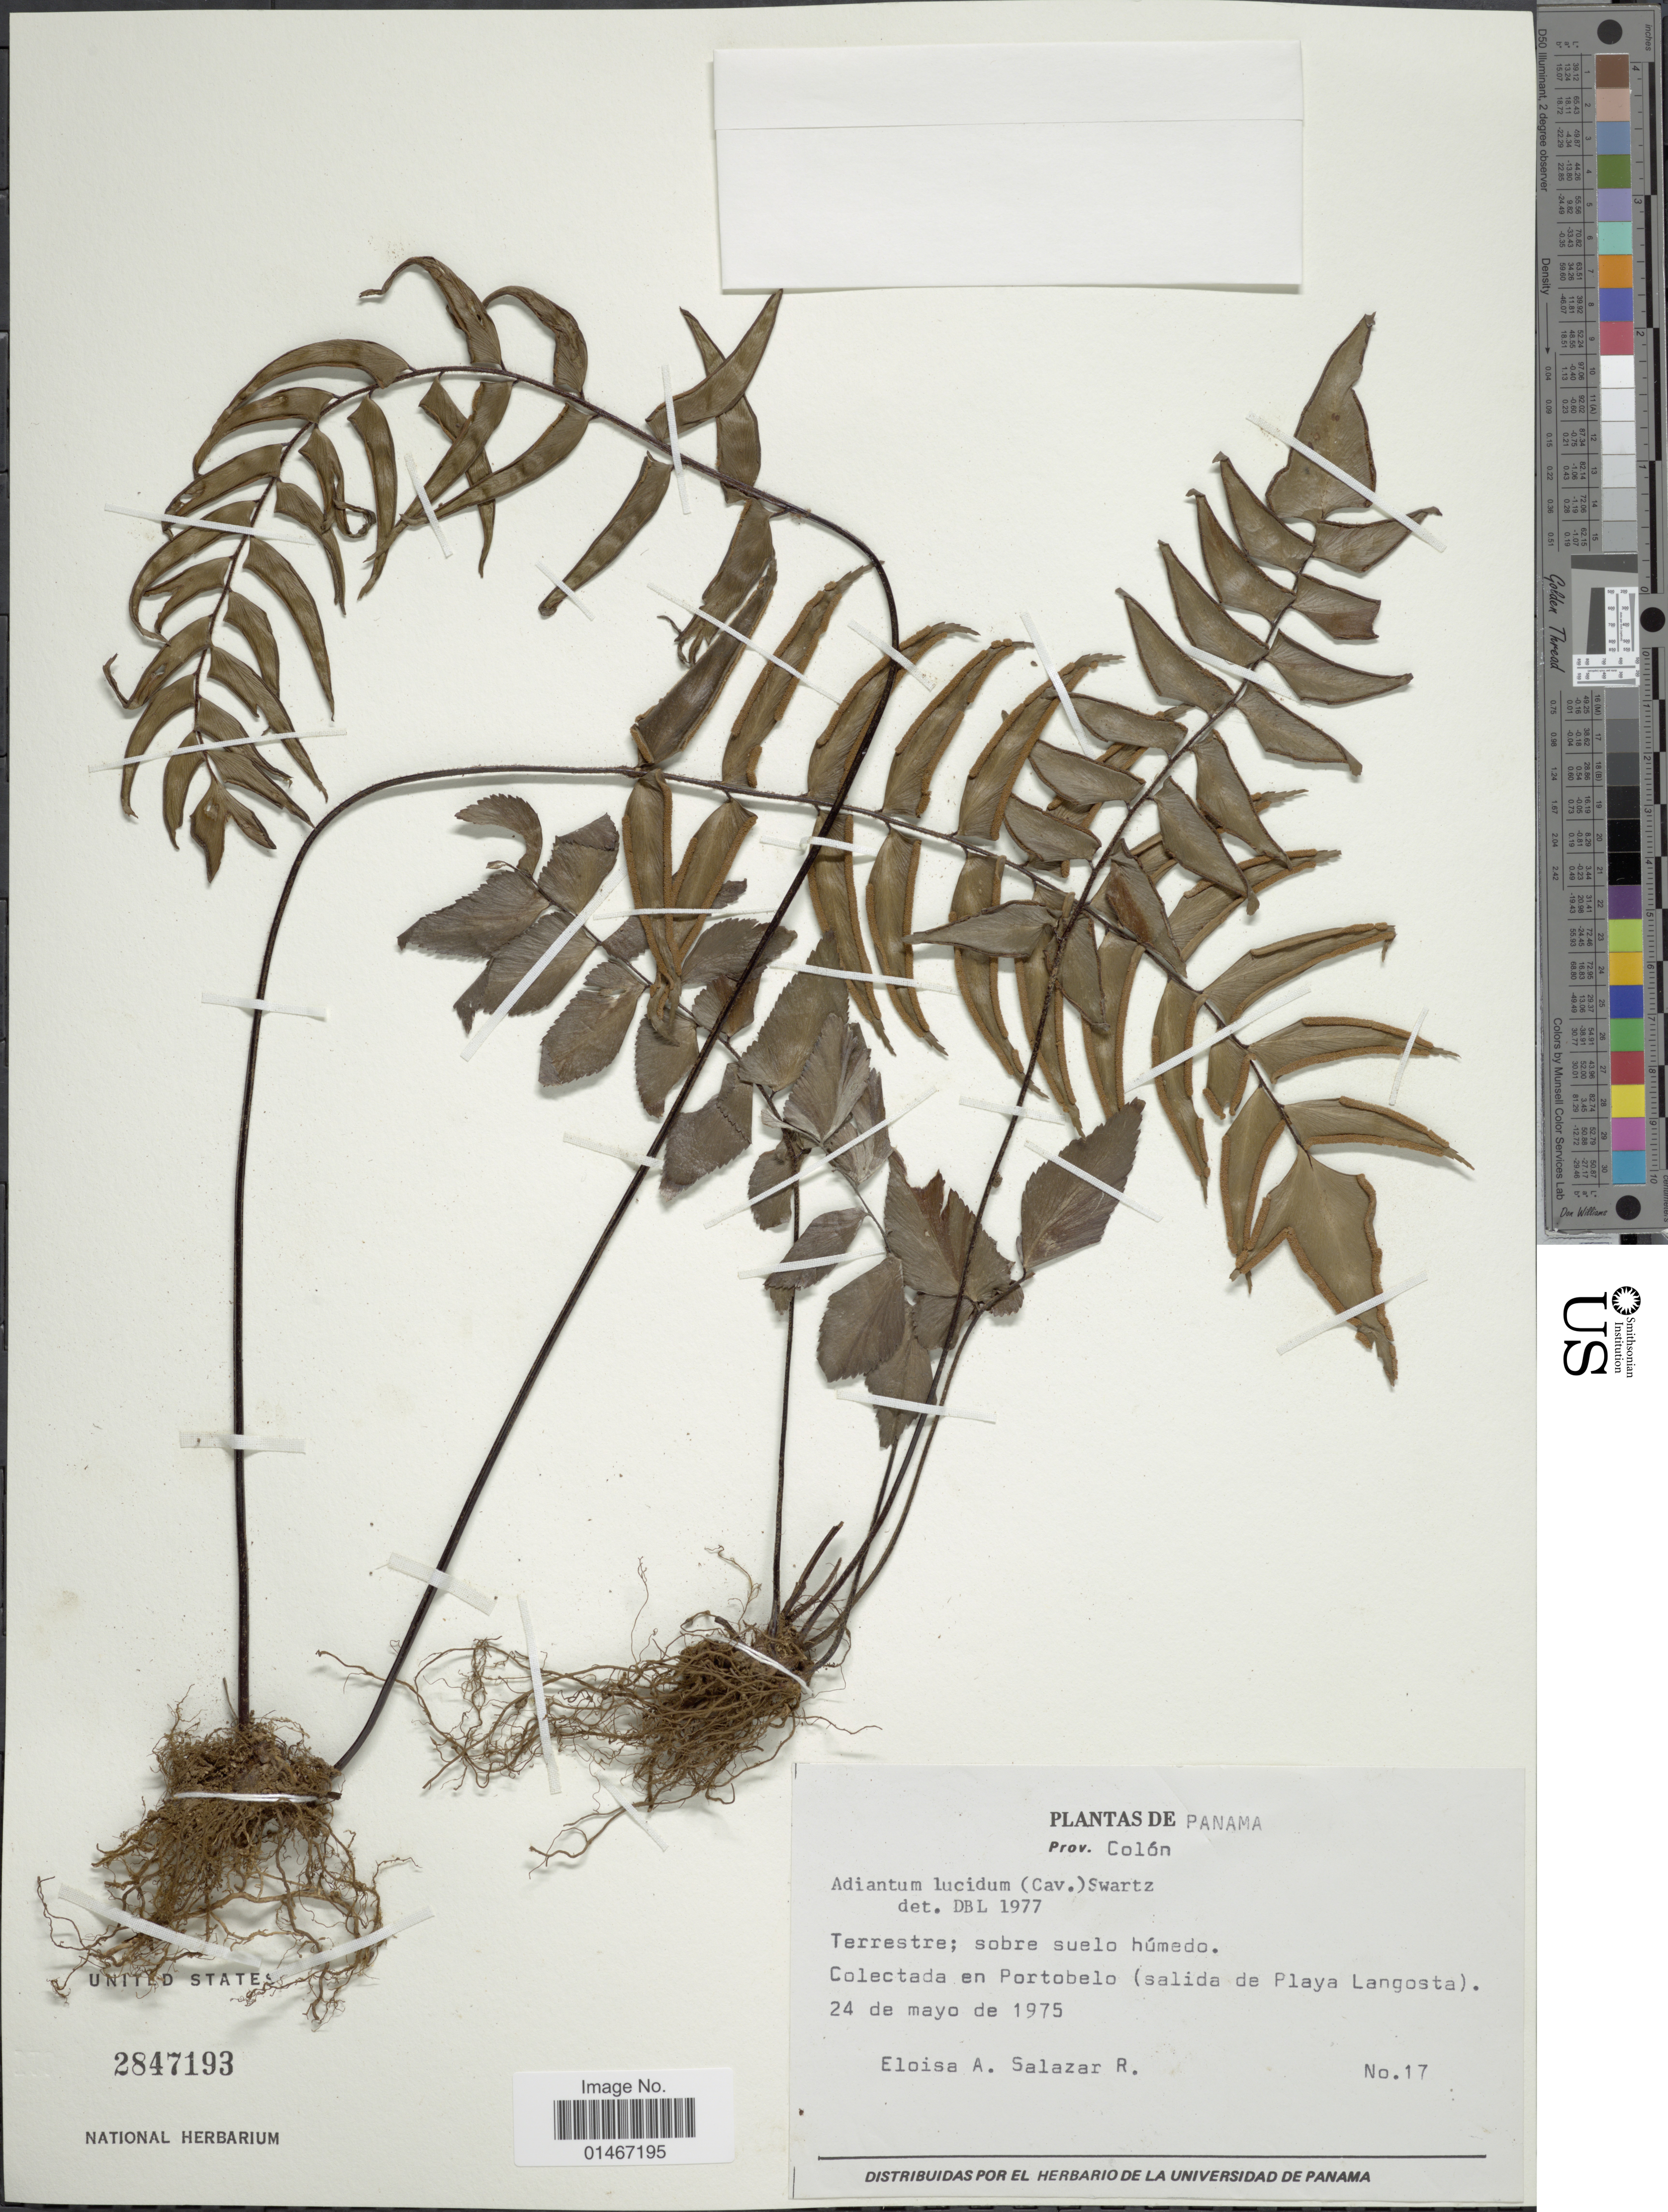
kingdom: Plantae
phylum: Tracheophyta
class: Polypodiopsida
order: Polypodiales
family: Pteridaceae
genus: Adiantum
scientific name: Adiantum lucidum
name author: (Cav.) Sw.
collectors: E. Salazar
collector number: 17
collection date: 1975-05-24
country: Panama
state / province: Colón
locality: Prov. Colon. Colectada en Portobelo (salida de Playa Langosta).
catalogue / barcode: US 2847193